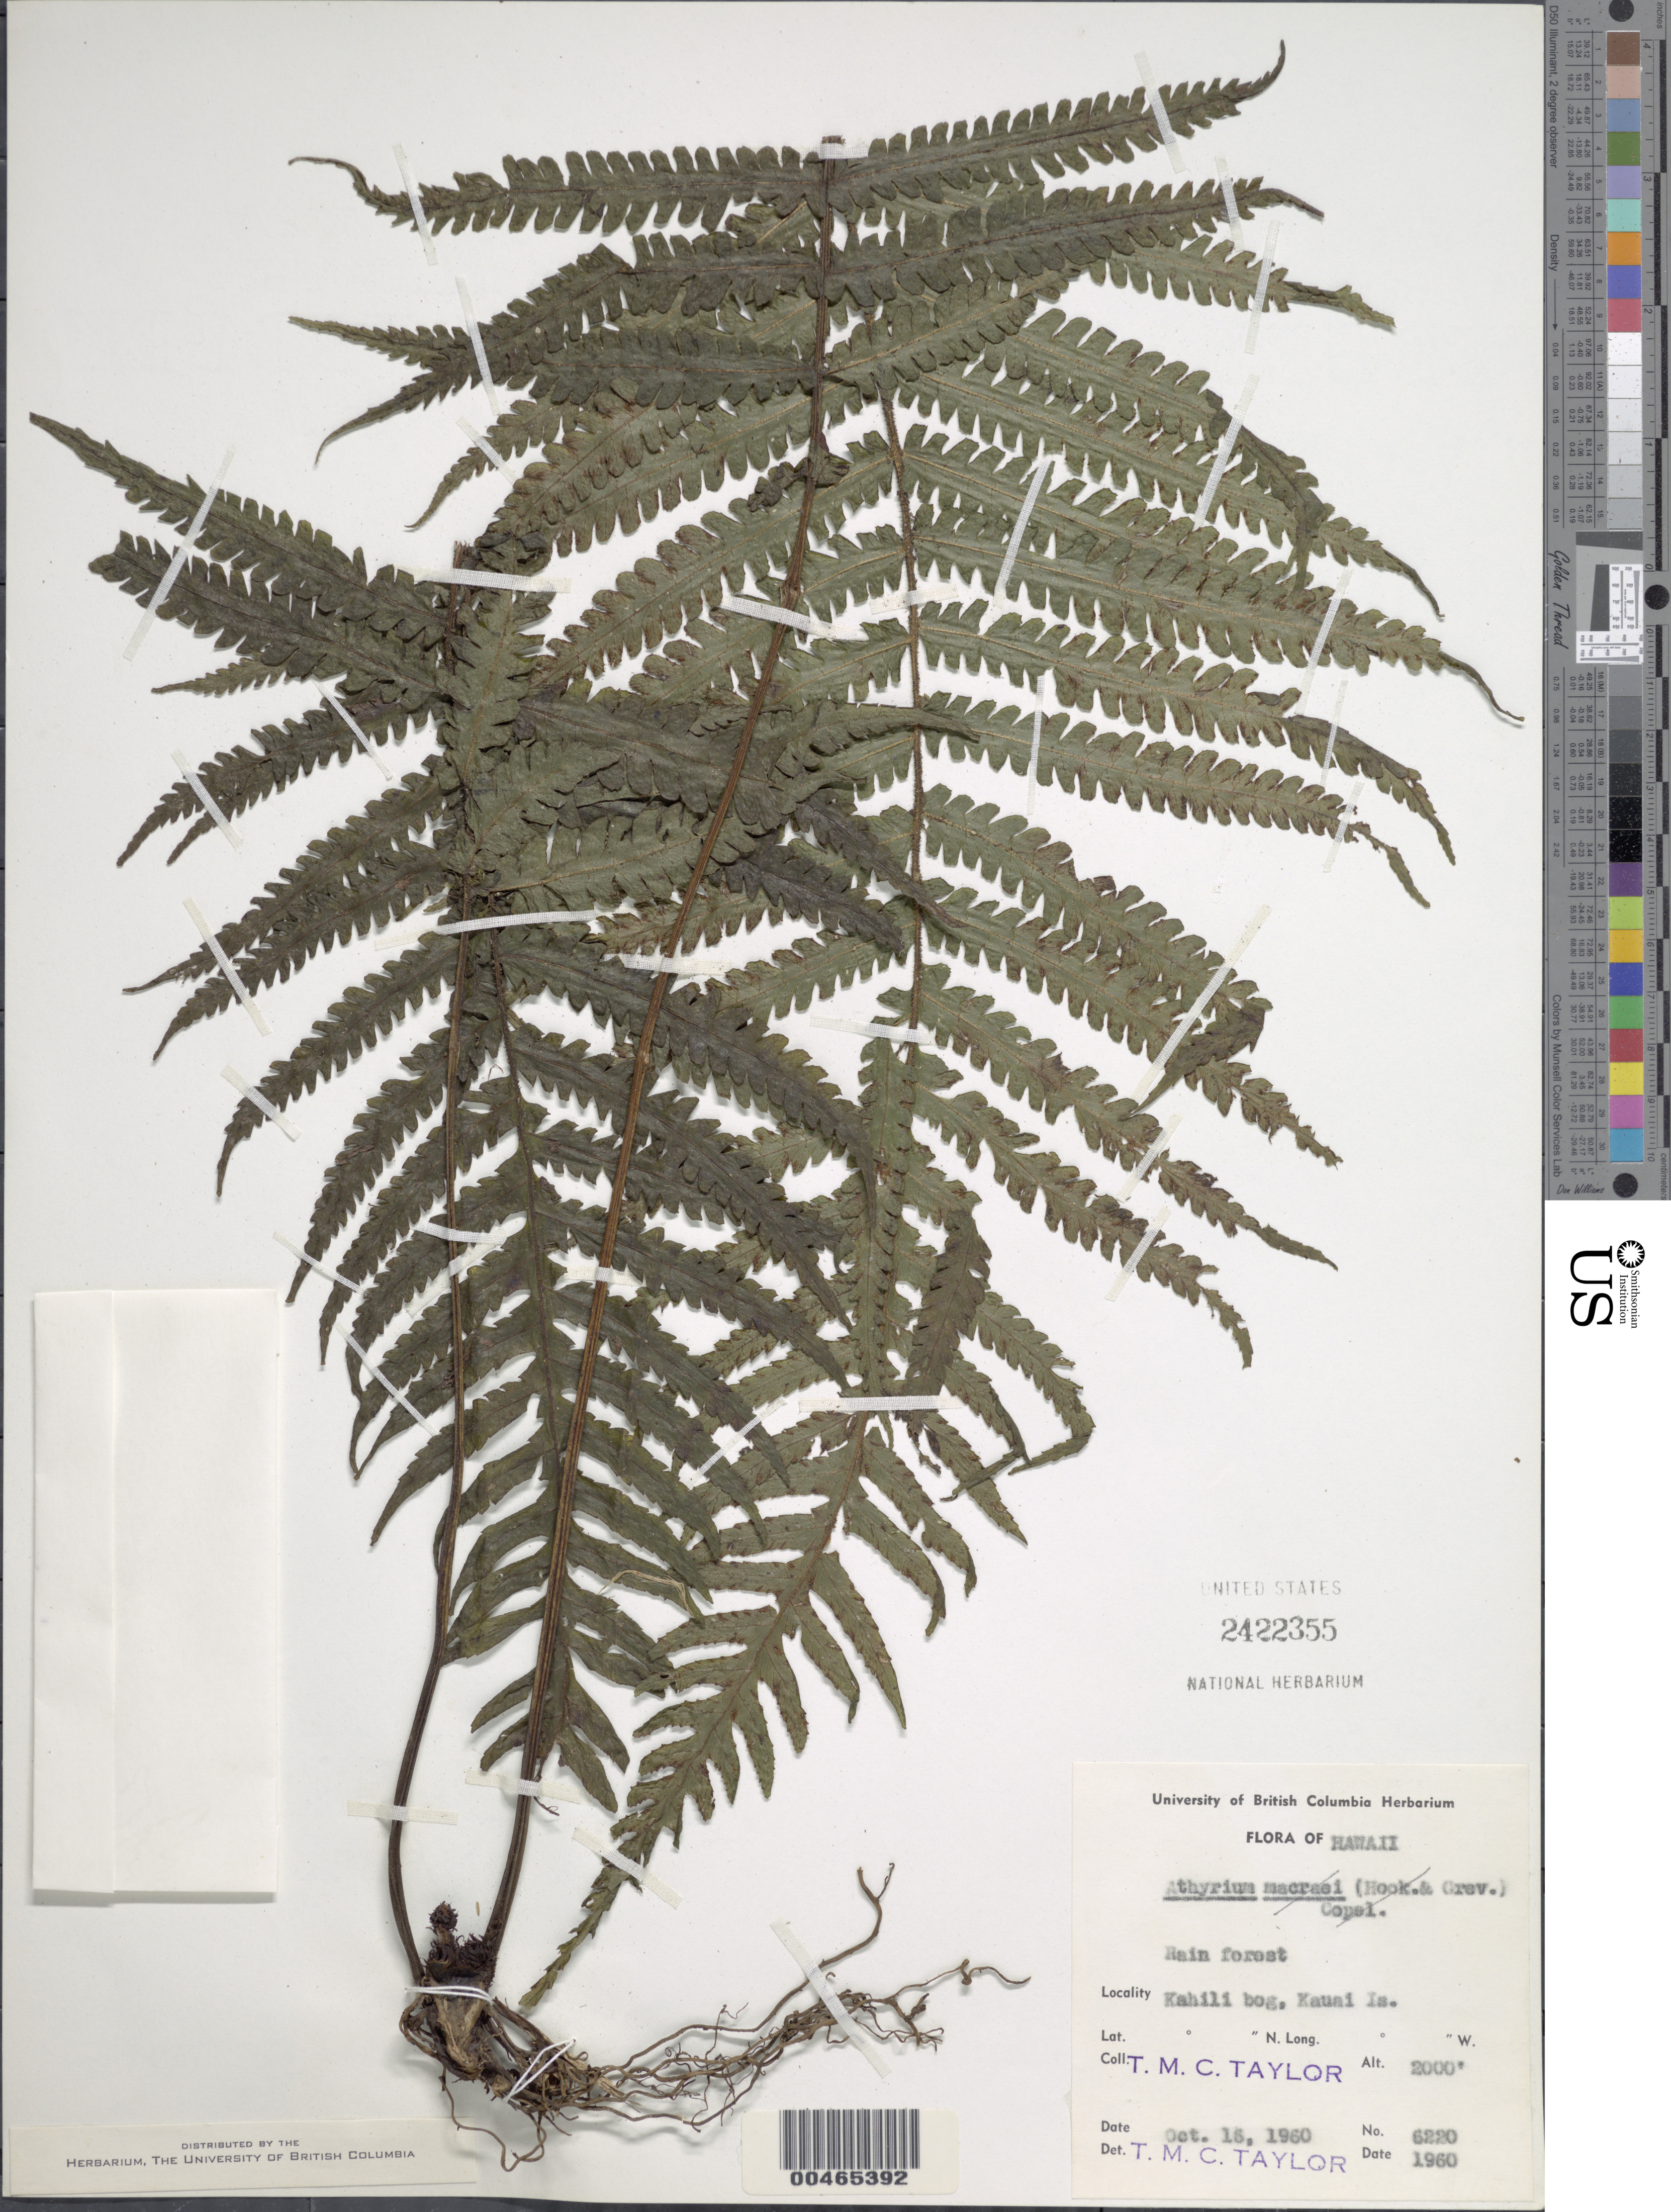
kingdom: Plantae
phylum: Tracheophyta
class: Polypodiopsida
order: Polypodiales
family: Athyriaceae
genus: Diplazium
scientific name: Diplazium sp.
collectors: T. M. C. Taylor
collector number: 6220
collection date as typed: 16 Oct 1960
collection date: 1960-10-16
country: United States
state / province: Hawaii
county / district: Hawaii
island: Kaua'i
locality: Kahili bog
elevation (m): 610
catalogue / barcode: US 2422355